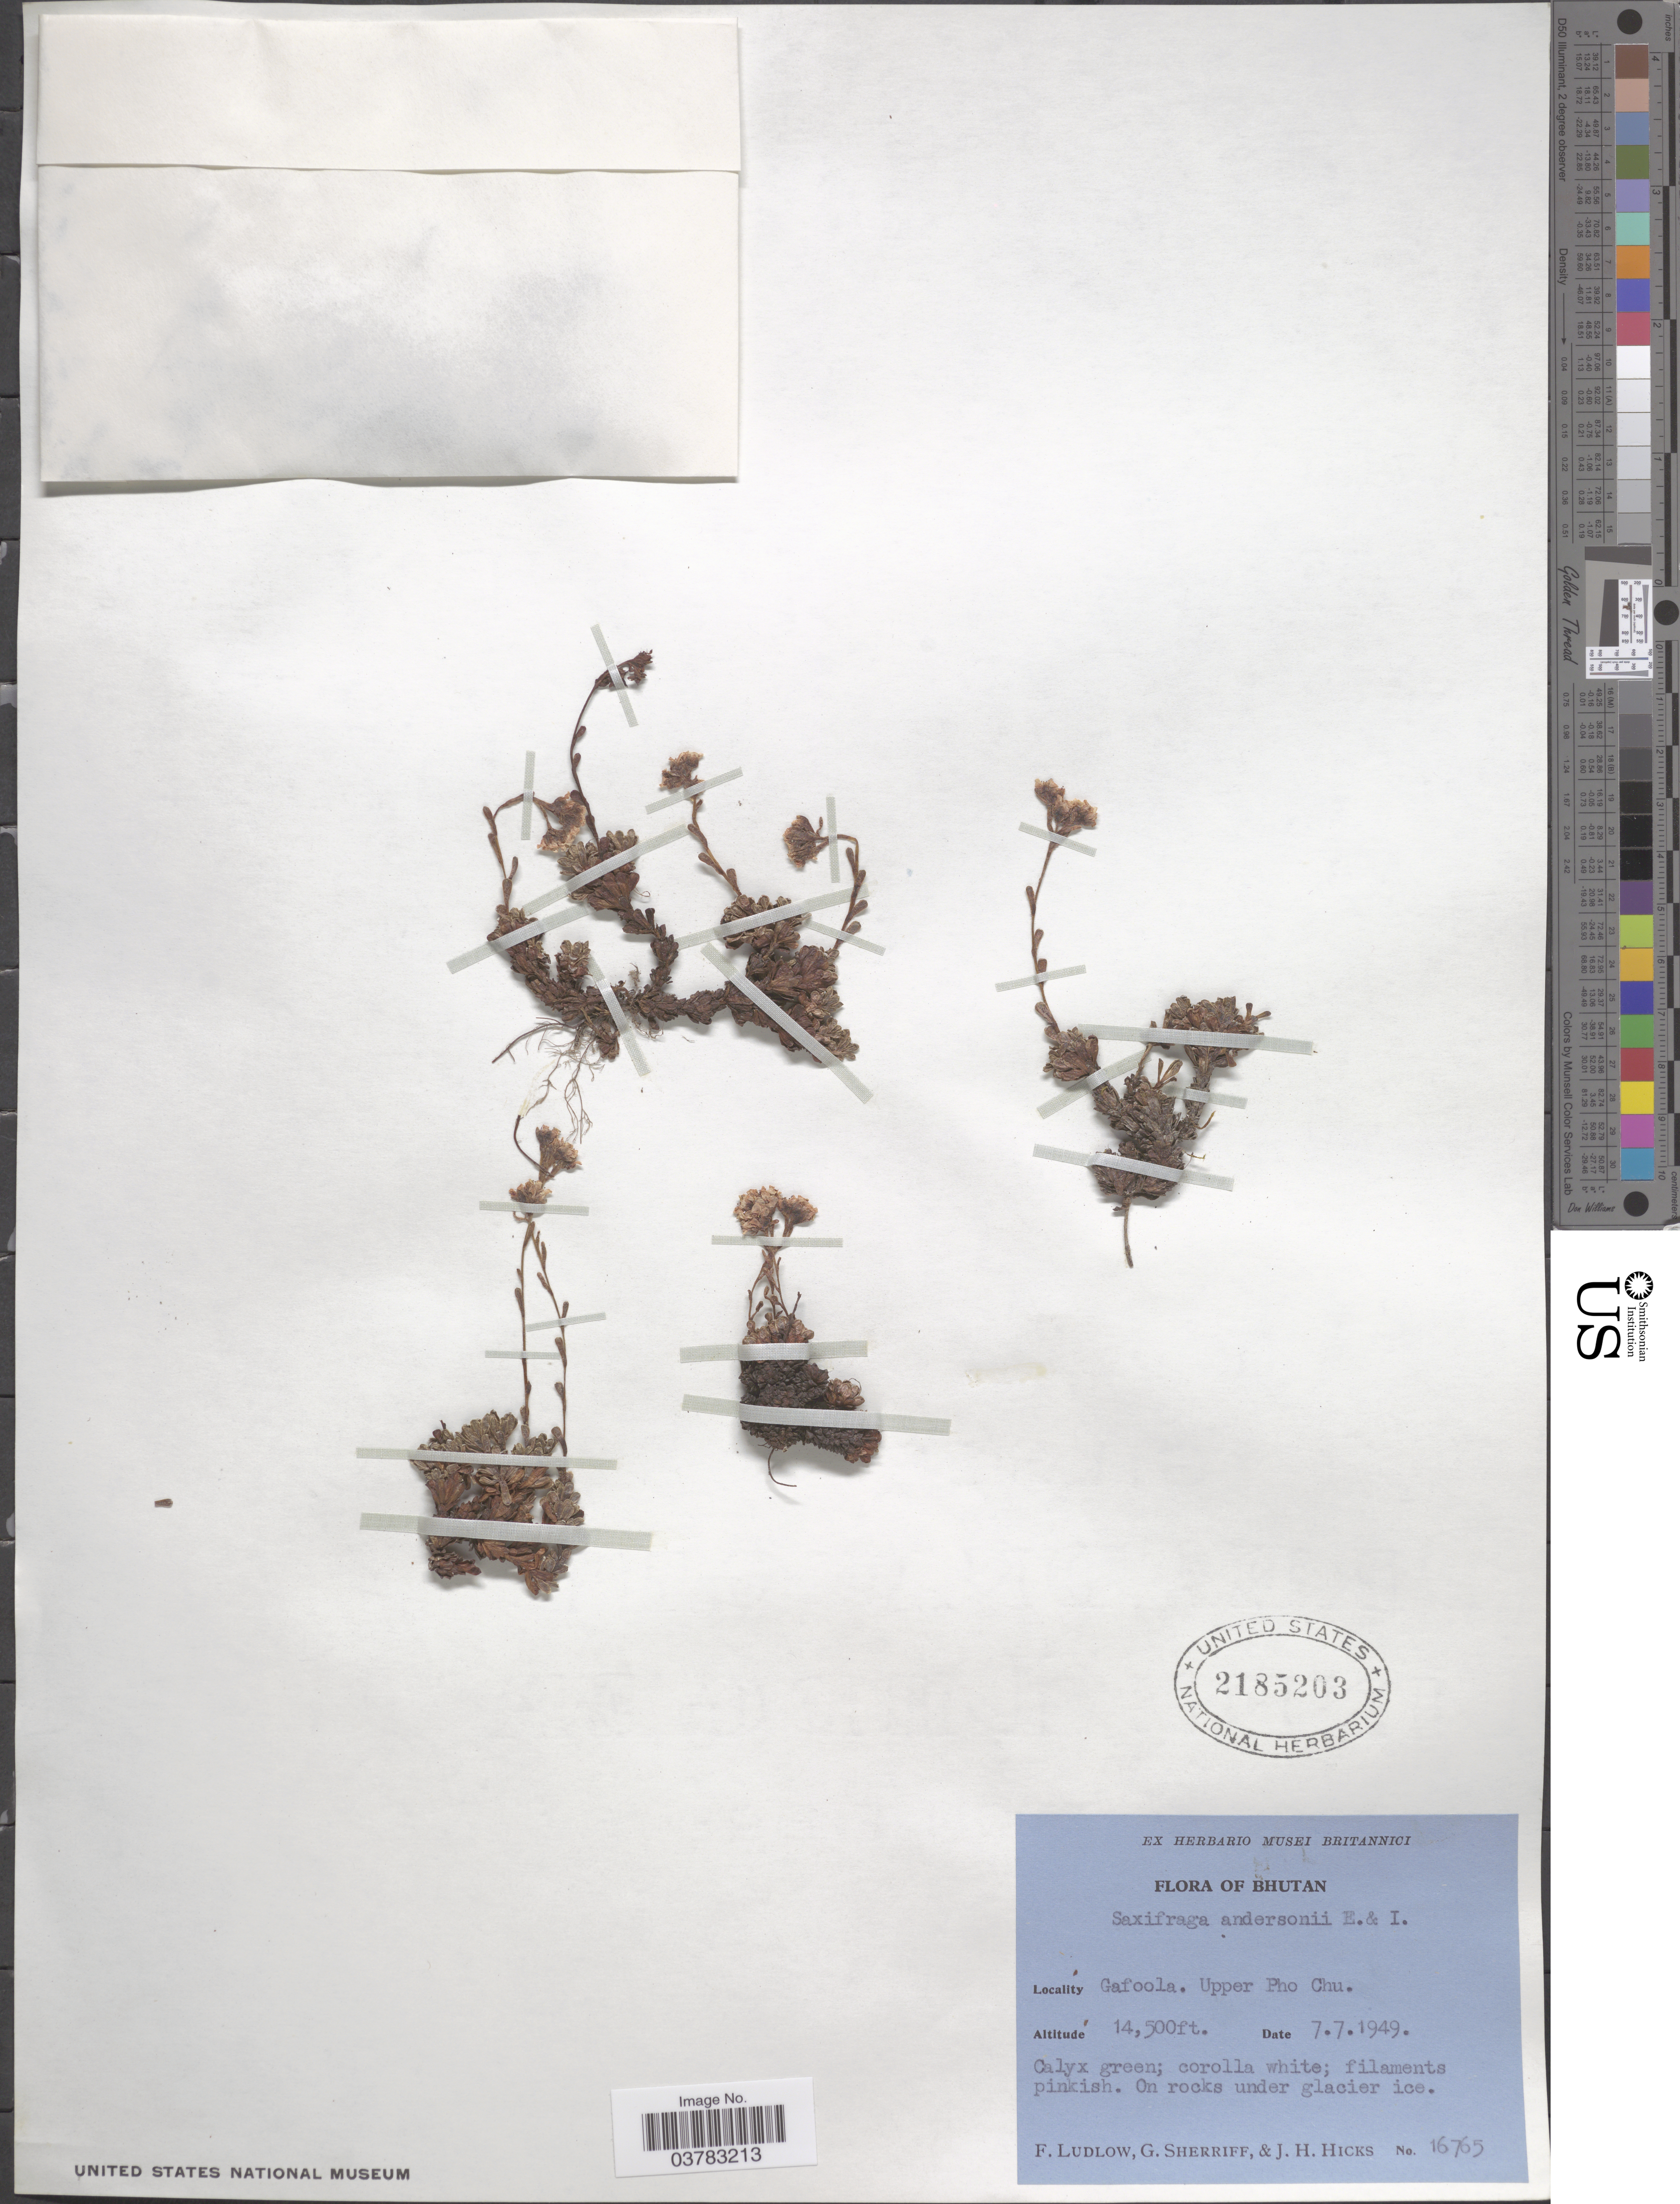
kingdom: Plantae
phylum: Tracheophyta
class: Magnoliopsida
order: Saxifragales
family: Saxifragaceae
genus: Saxifraga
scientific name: Saxifraga andersonii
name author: Engl.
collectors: F. Ludlow, G. Sherriff & J. H. Hicks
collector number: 16765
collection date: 1949-07-07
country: Bhutan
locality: Gafoola. Upper Pho Chu.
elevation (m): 4420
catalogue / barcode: US 2185203